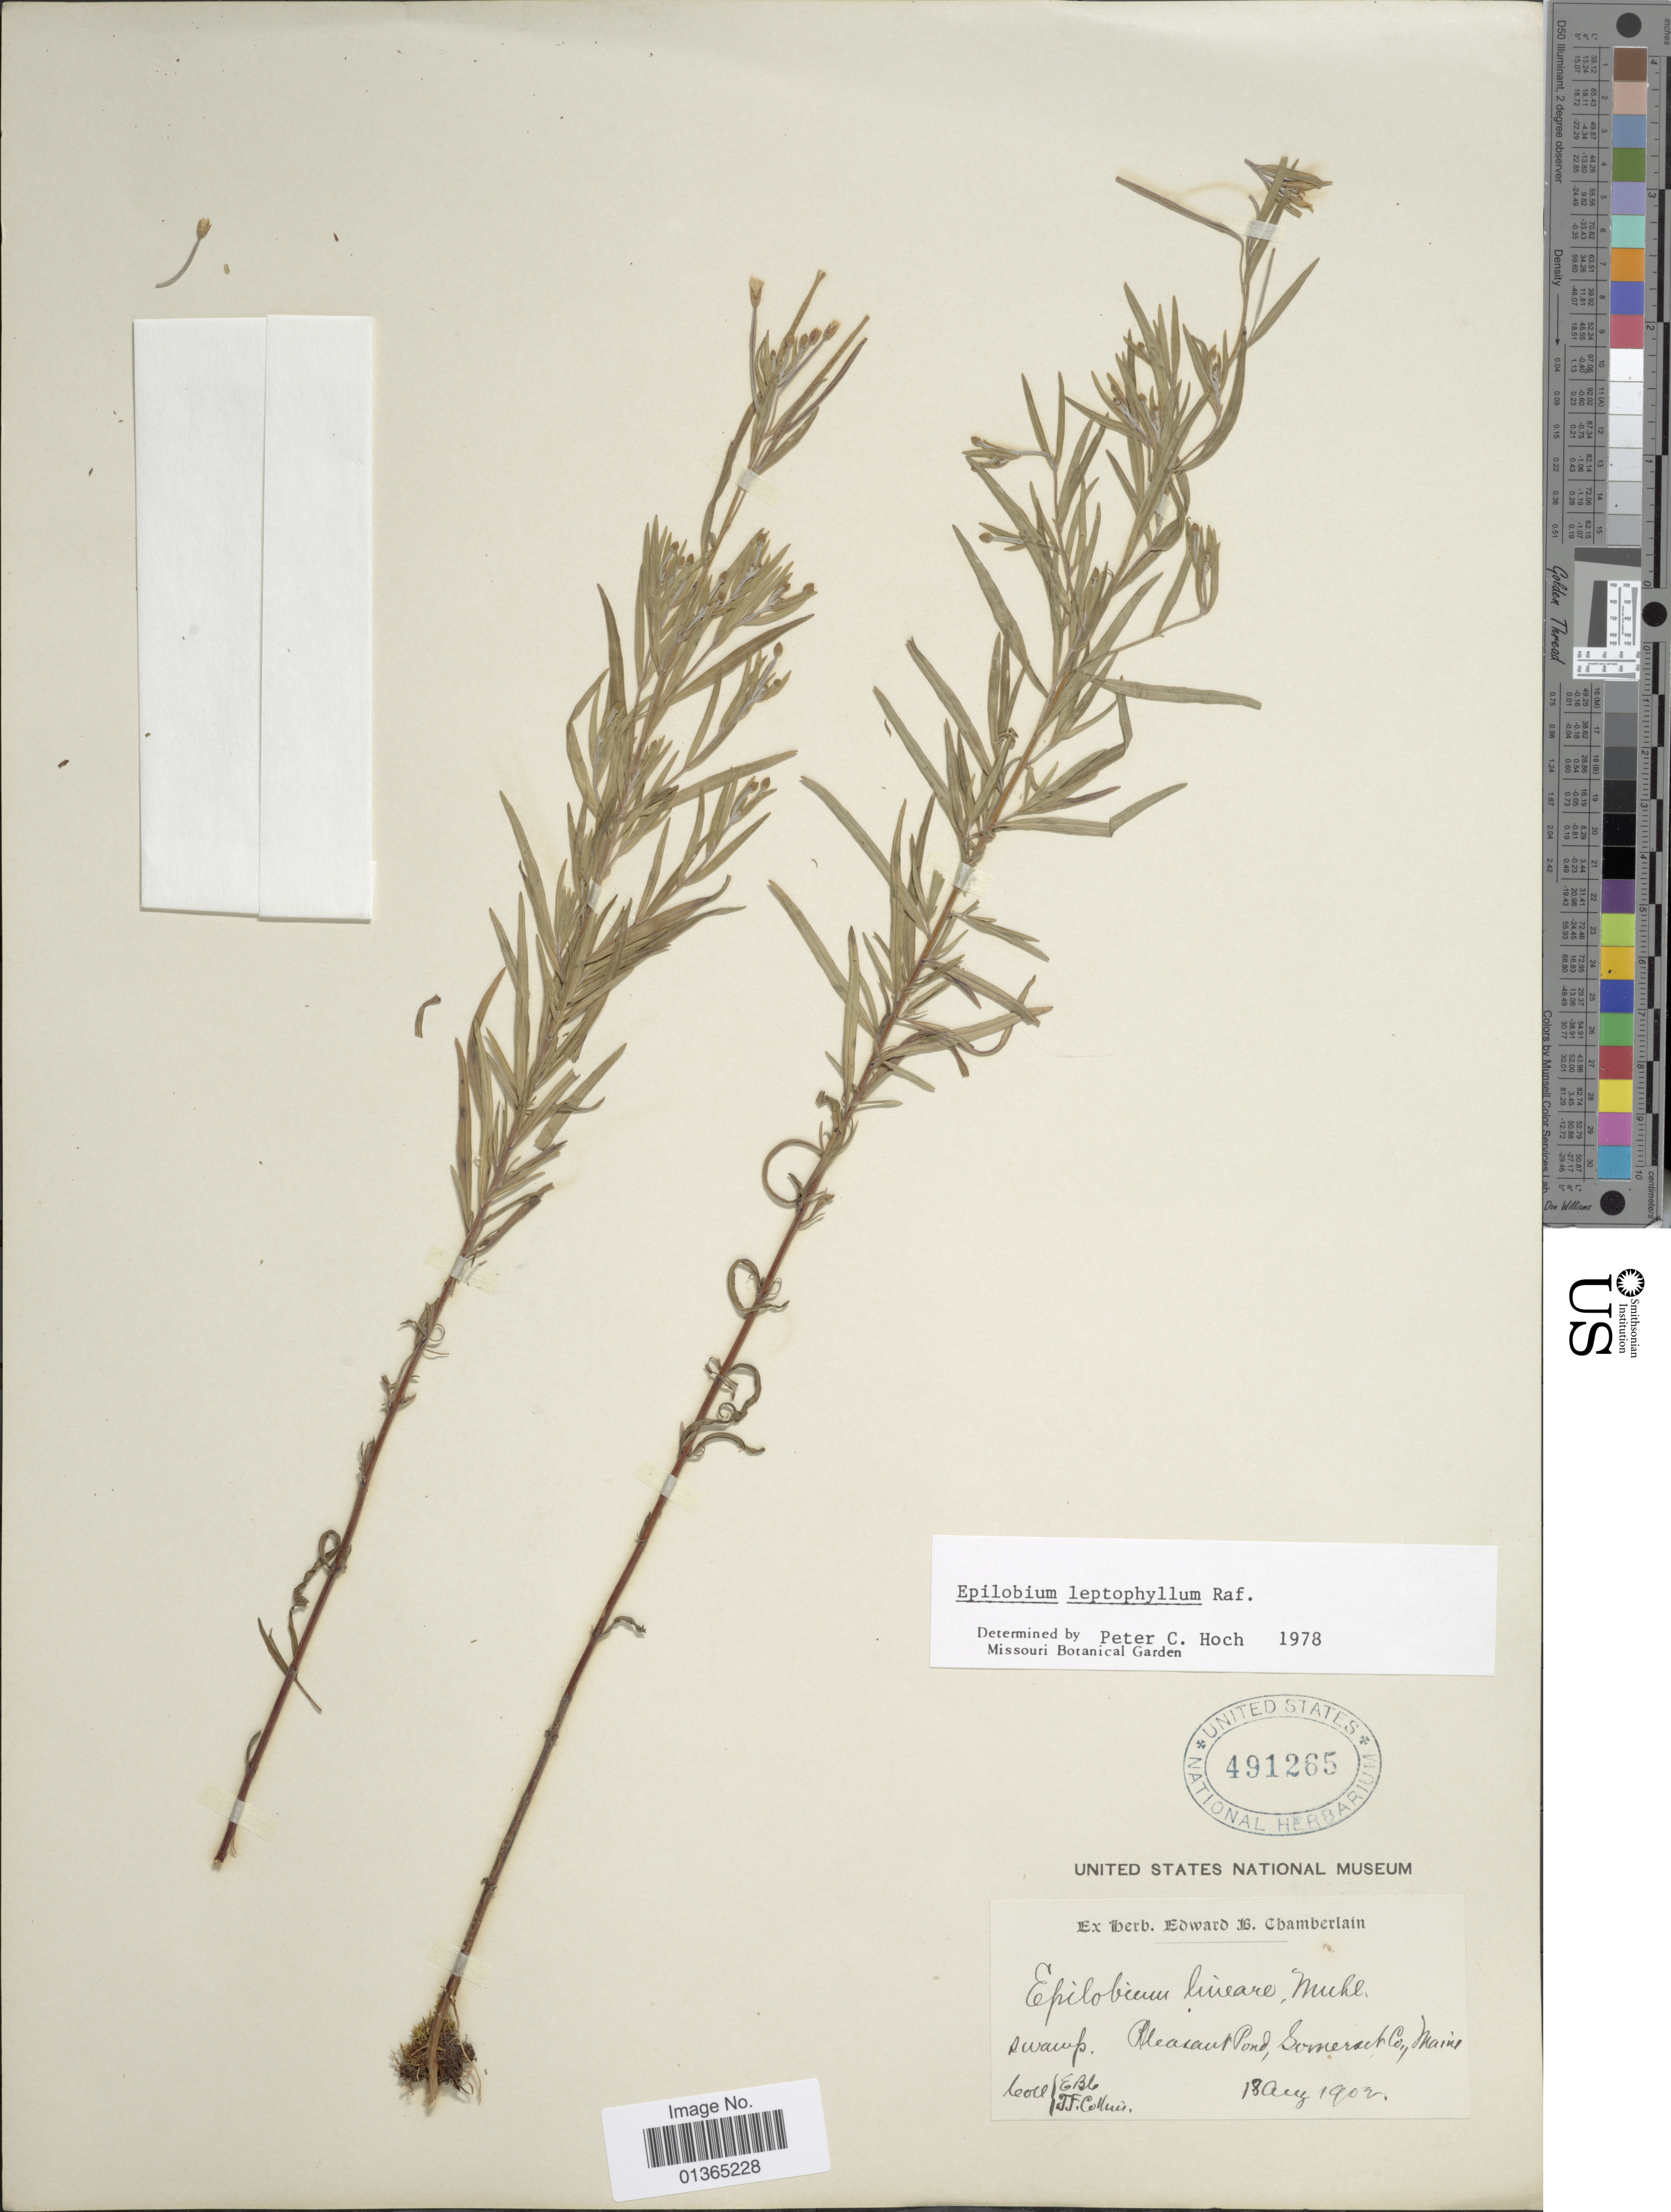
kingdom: Plantae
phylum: Tracheophyta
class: Magnoliopsida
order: Myrtales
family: Onagraceae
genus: Epilobium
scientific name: Epilobium leptophyllum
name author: Raf.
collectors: E. Chamberlain & J. Collins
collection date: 1902-08-18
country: United States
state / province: Maine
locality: Pleasant Pond, Somerset.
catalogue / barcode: US 491265